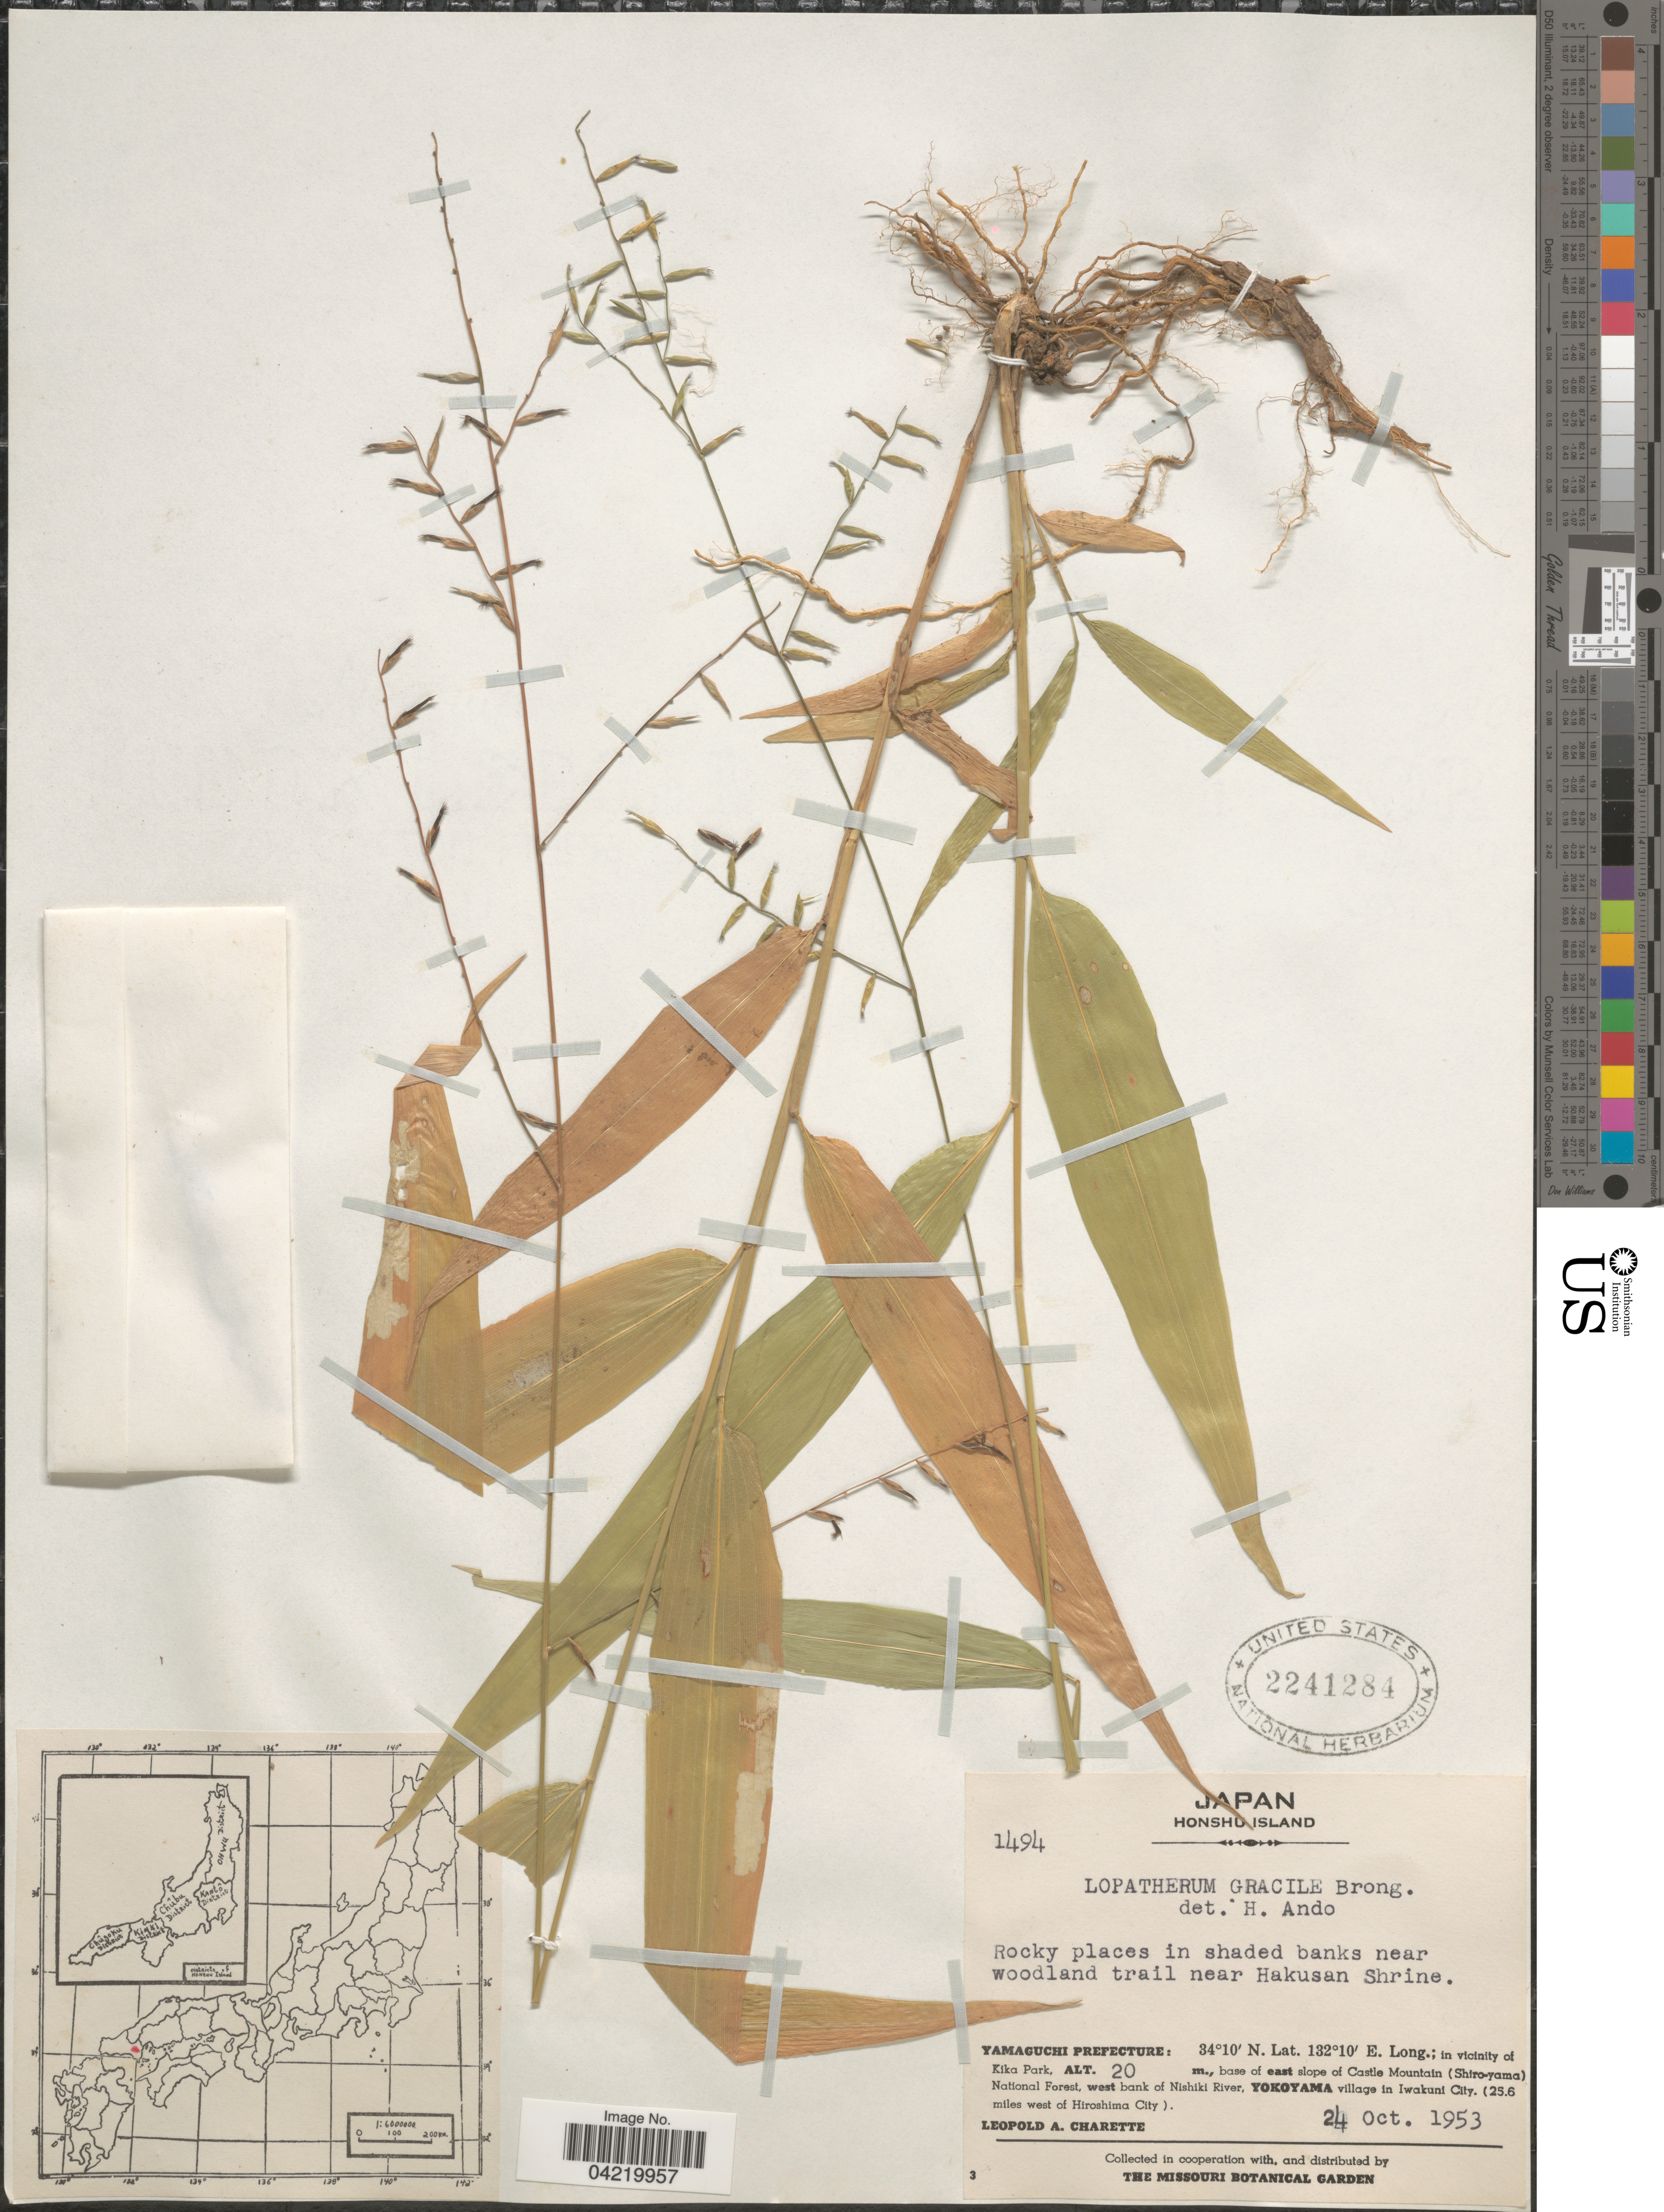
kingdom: Plantae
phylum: Tracheophyta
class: Liliopsida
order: Poales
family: Poaceae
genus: Lophatherum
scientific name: Lophatherum gracile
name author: Brongn.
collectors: L. A. Charette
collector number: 1494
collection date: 1953-10-24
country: Japan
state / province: Yamaguti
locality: Honshu Island. Rocky places in shaded banks near woodland trail near Hakusan Shrine. Yamaguchi prefecture: in vicinity of Kika Park, base of east slope of Castle Mountain (Shiro-yama) National Forest, west bank of Nishiki River, Yokoyama village in Iwakuni City. (25.6 miles west of Hiroshima City).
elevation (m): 20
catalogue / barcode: US 2241284